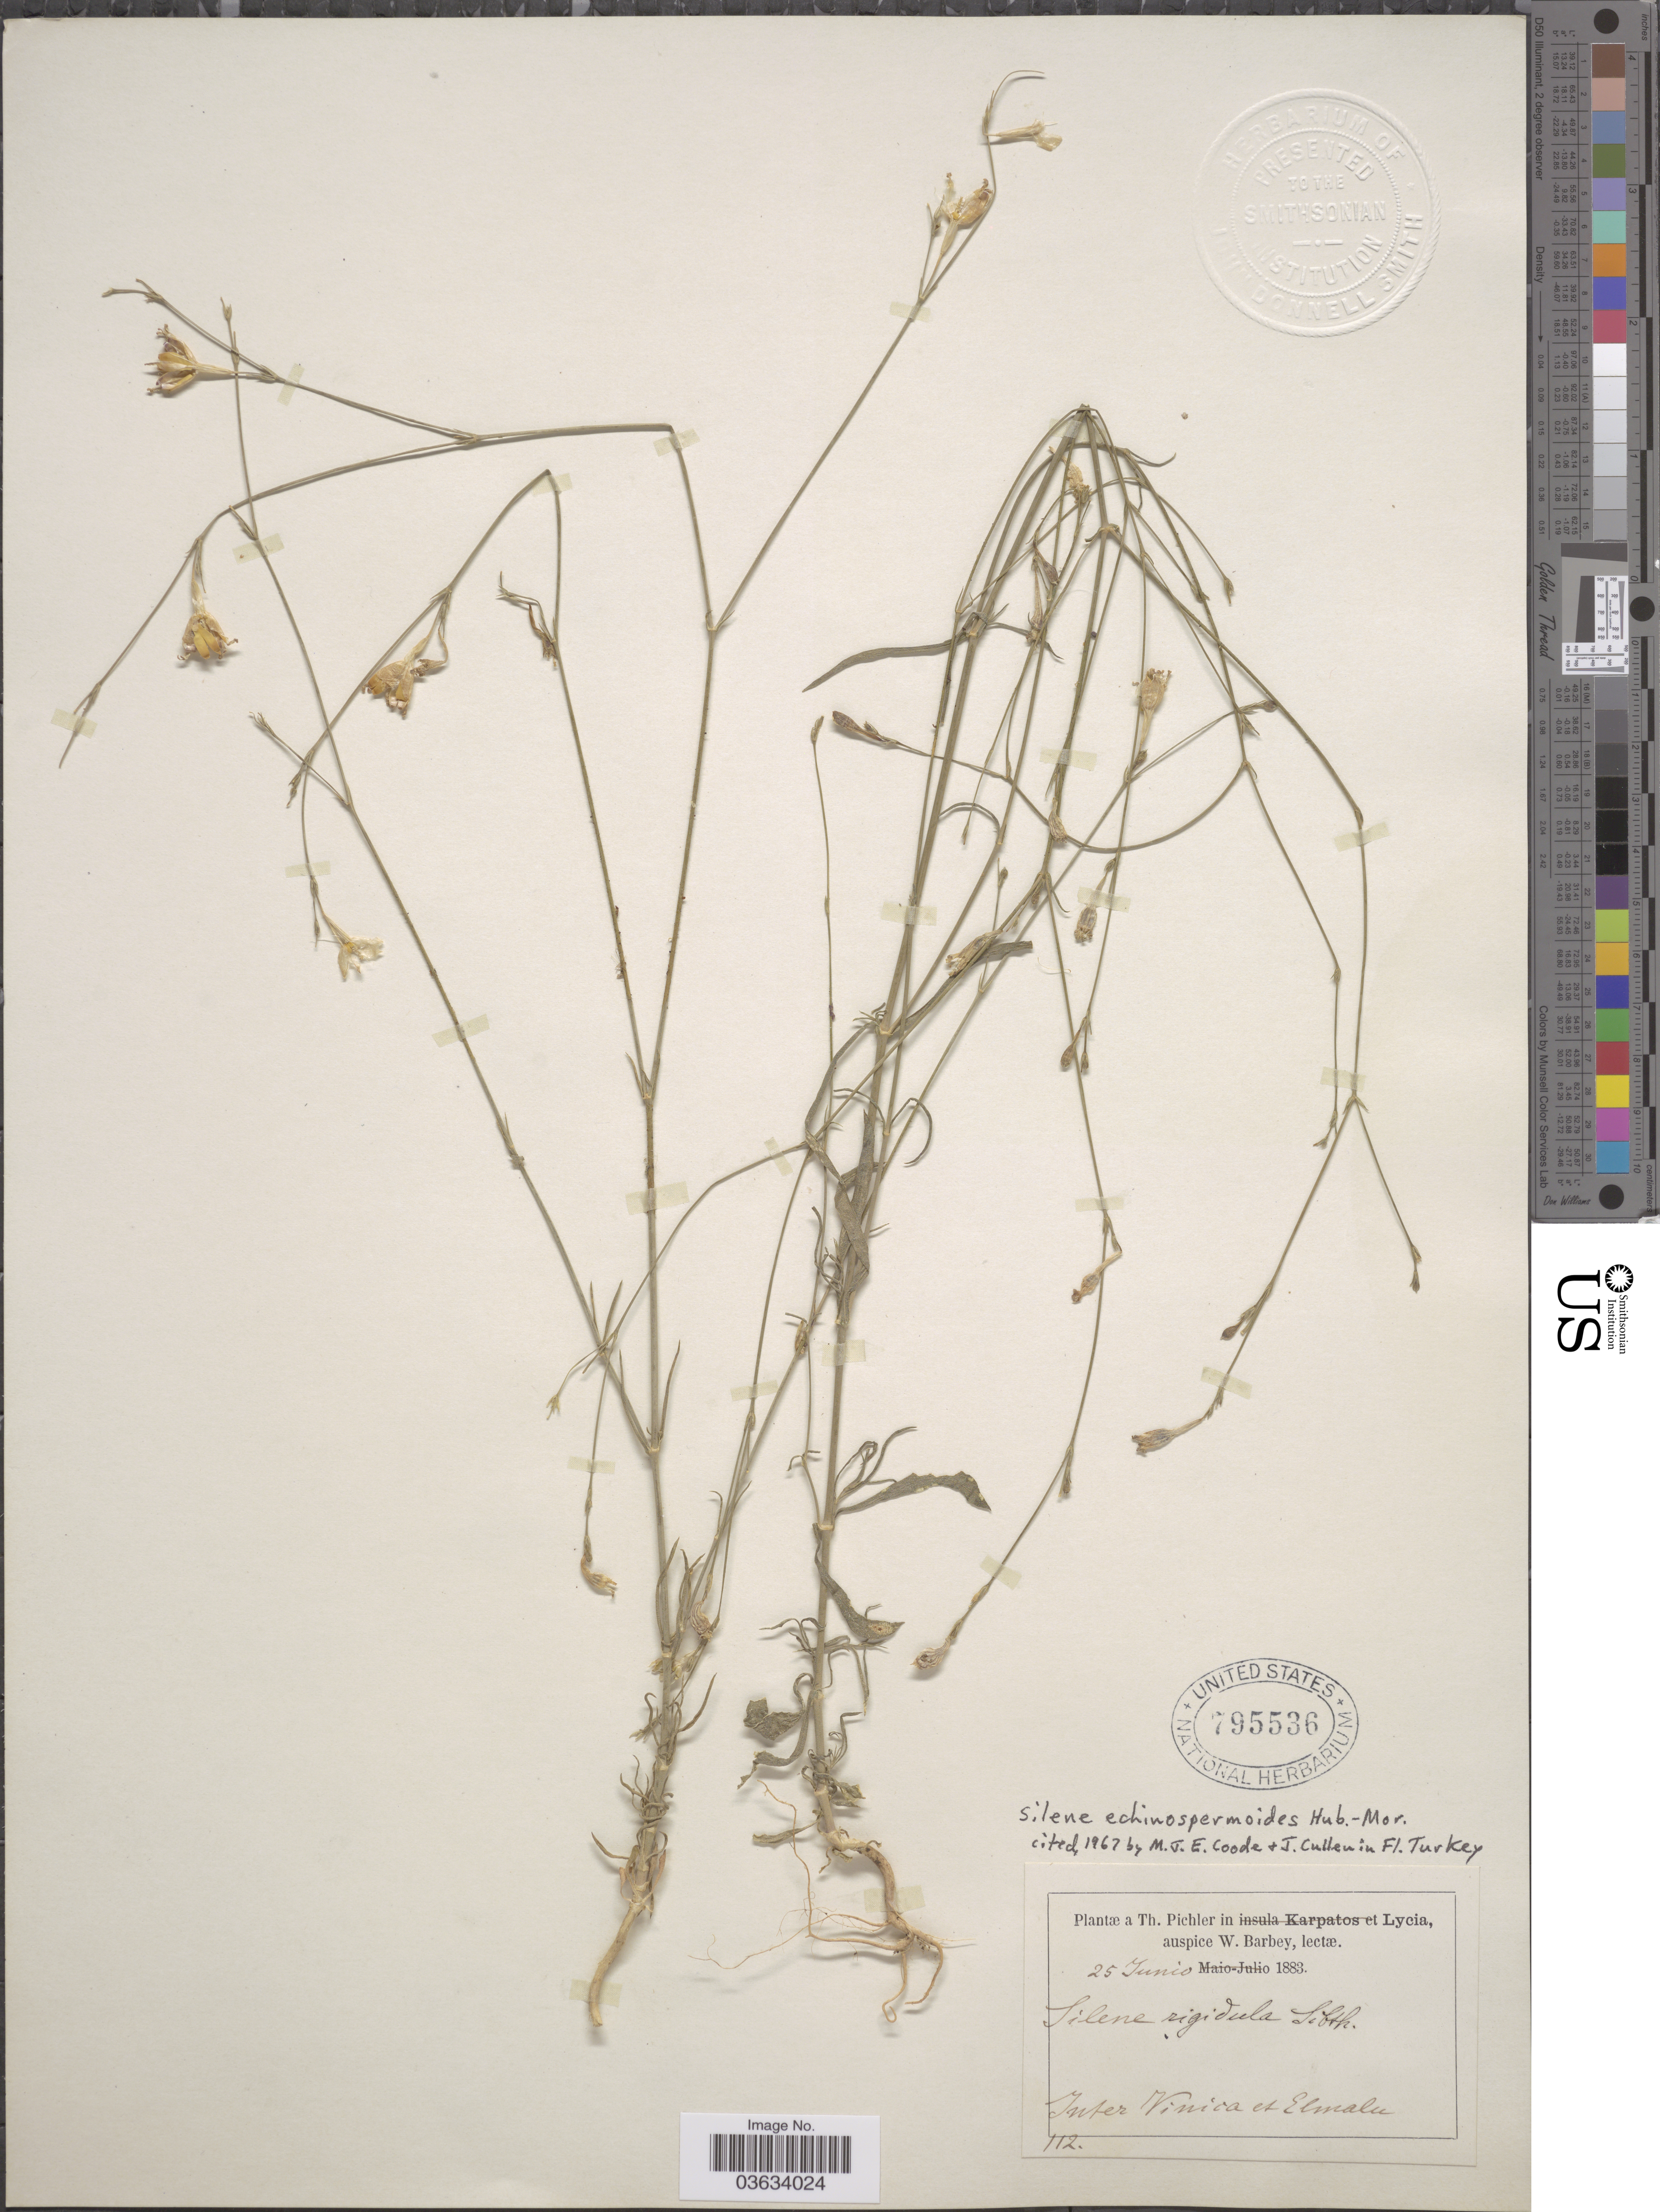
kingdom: Plantae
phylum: Tracheophyta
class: Magnoliopsida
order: Caryophyllales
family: Caryophyllaceae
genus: Silene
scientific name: Silene echinospermoides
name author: Hub.-Mor.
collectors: T. Pichler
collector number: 112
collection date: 1883-06-25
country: Turkey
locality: Lycia. Inter Vinica et Elmalu.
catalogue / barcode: US 795536